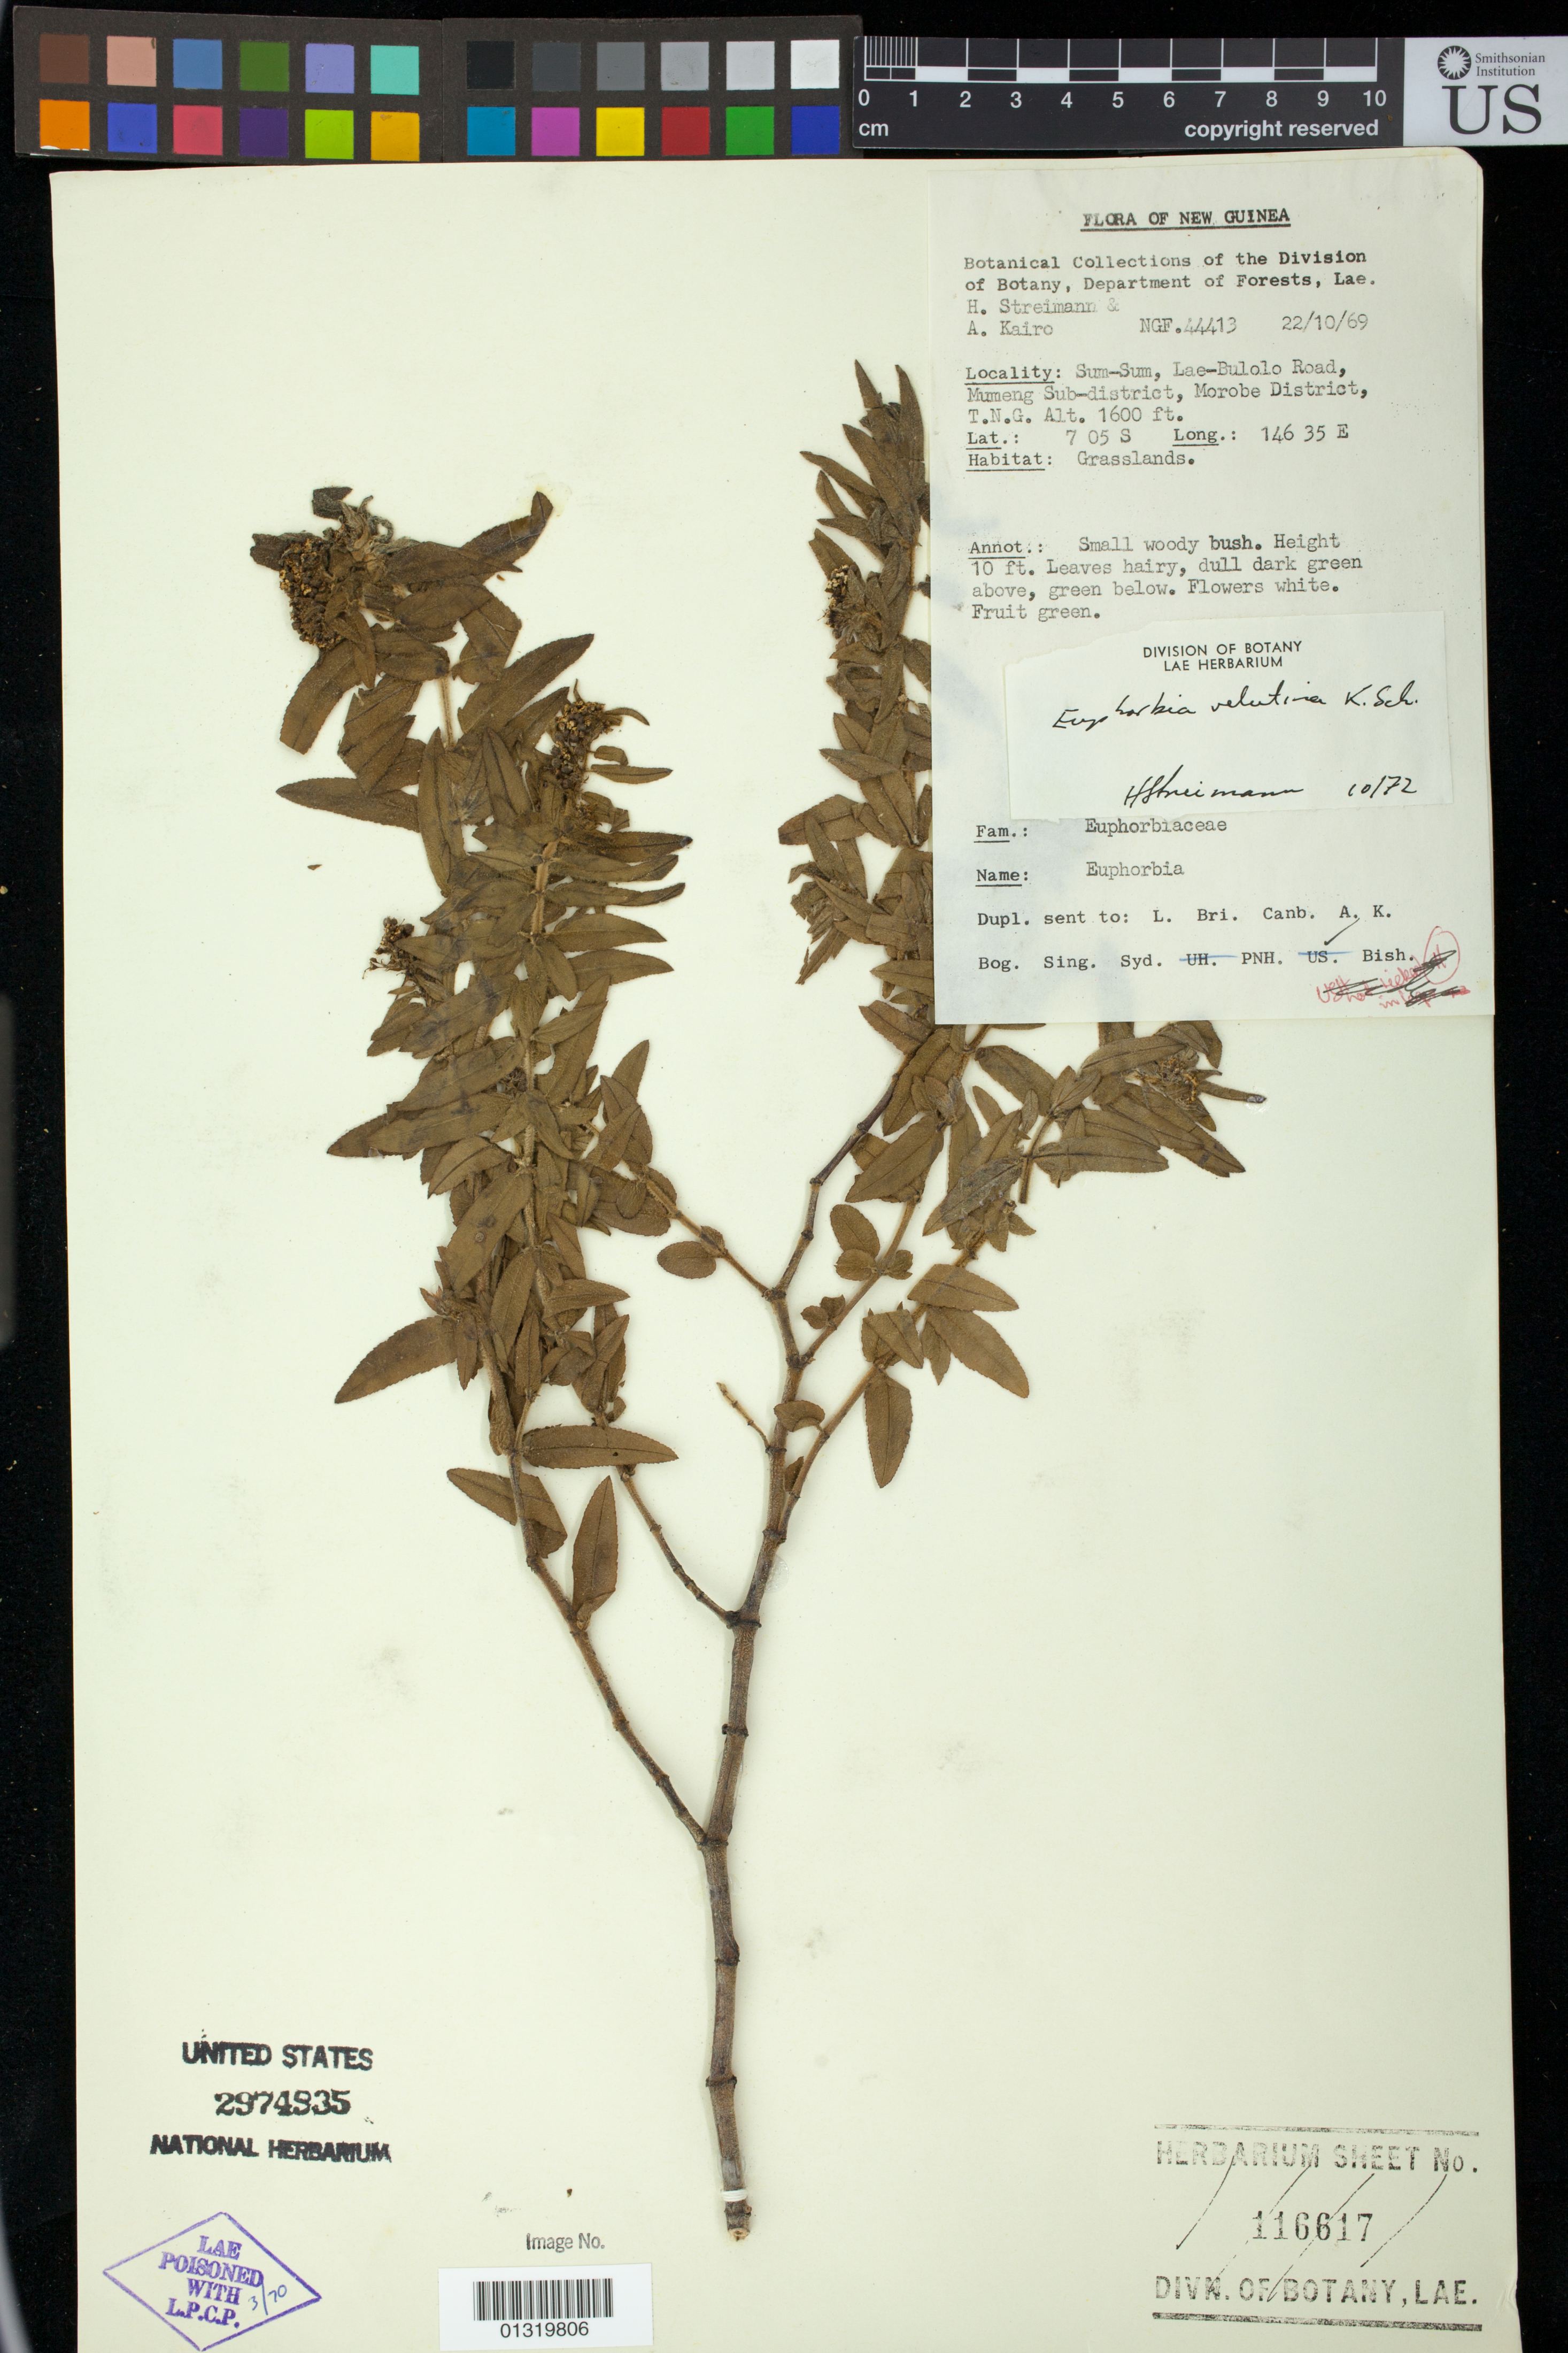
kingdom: Plantae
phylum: Tracheophyta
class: Magnoliopsida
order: Malpighiales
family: Euphorbiaceae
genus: Euphorbia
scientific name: Euphorbia schumannii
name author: Radcl.-Sm.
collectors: H. Streimann & A. Kairo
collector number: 44413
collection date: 1969-10-22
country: Papua New Guinea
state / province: Morobe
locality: Sum-Sum, Lae-Bulolo Road, Mumeng Sub-district, Morobe District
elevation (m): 488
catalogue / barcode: US 2974535